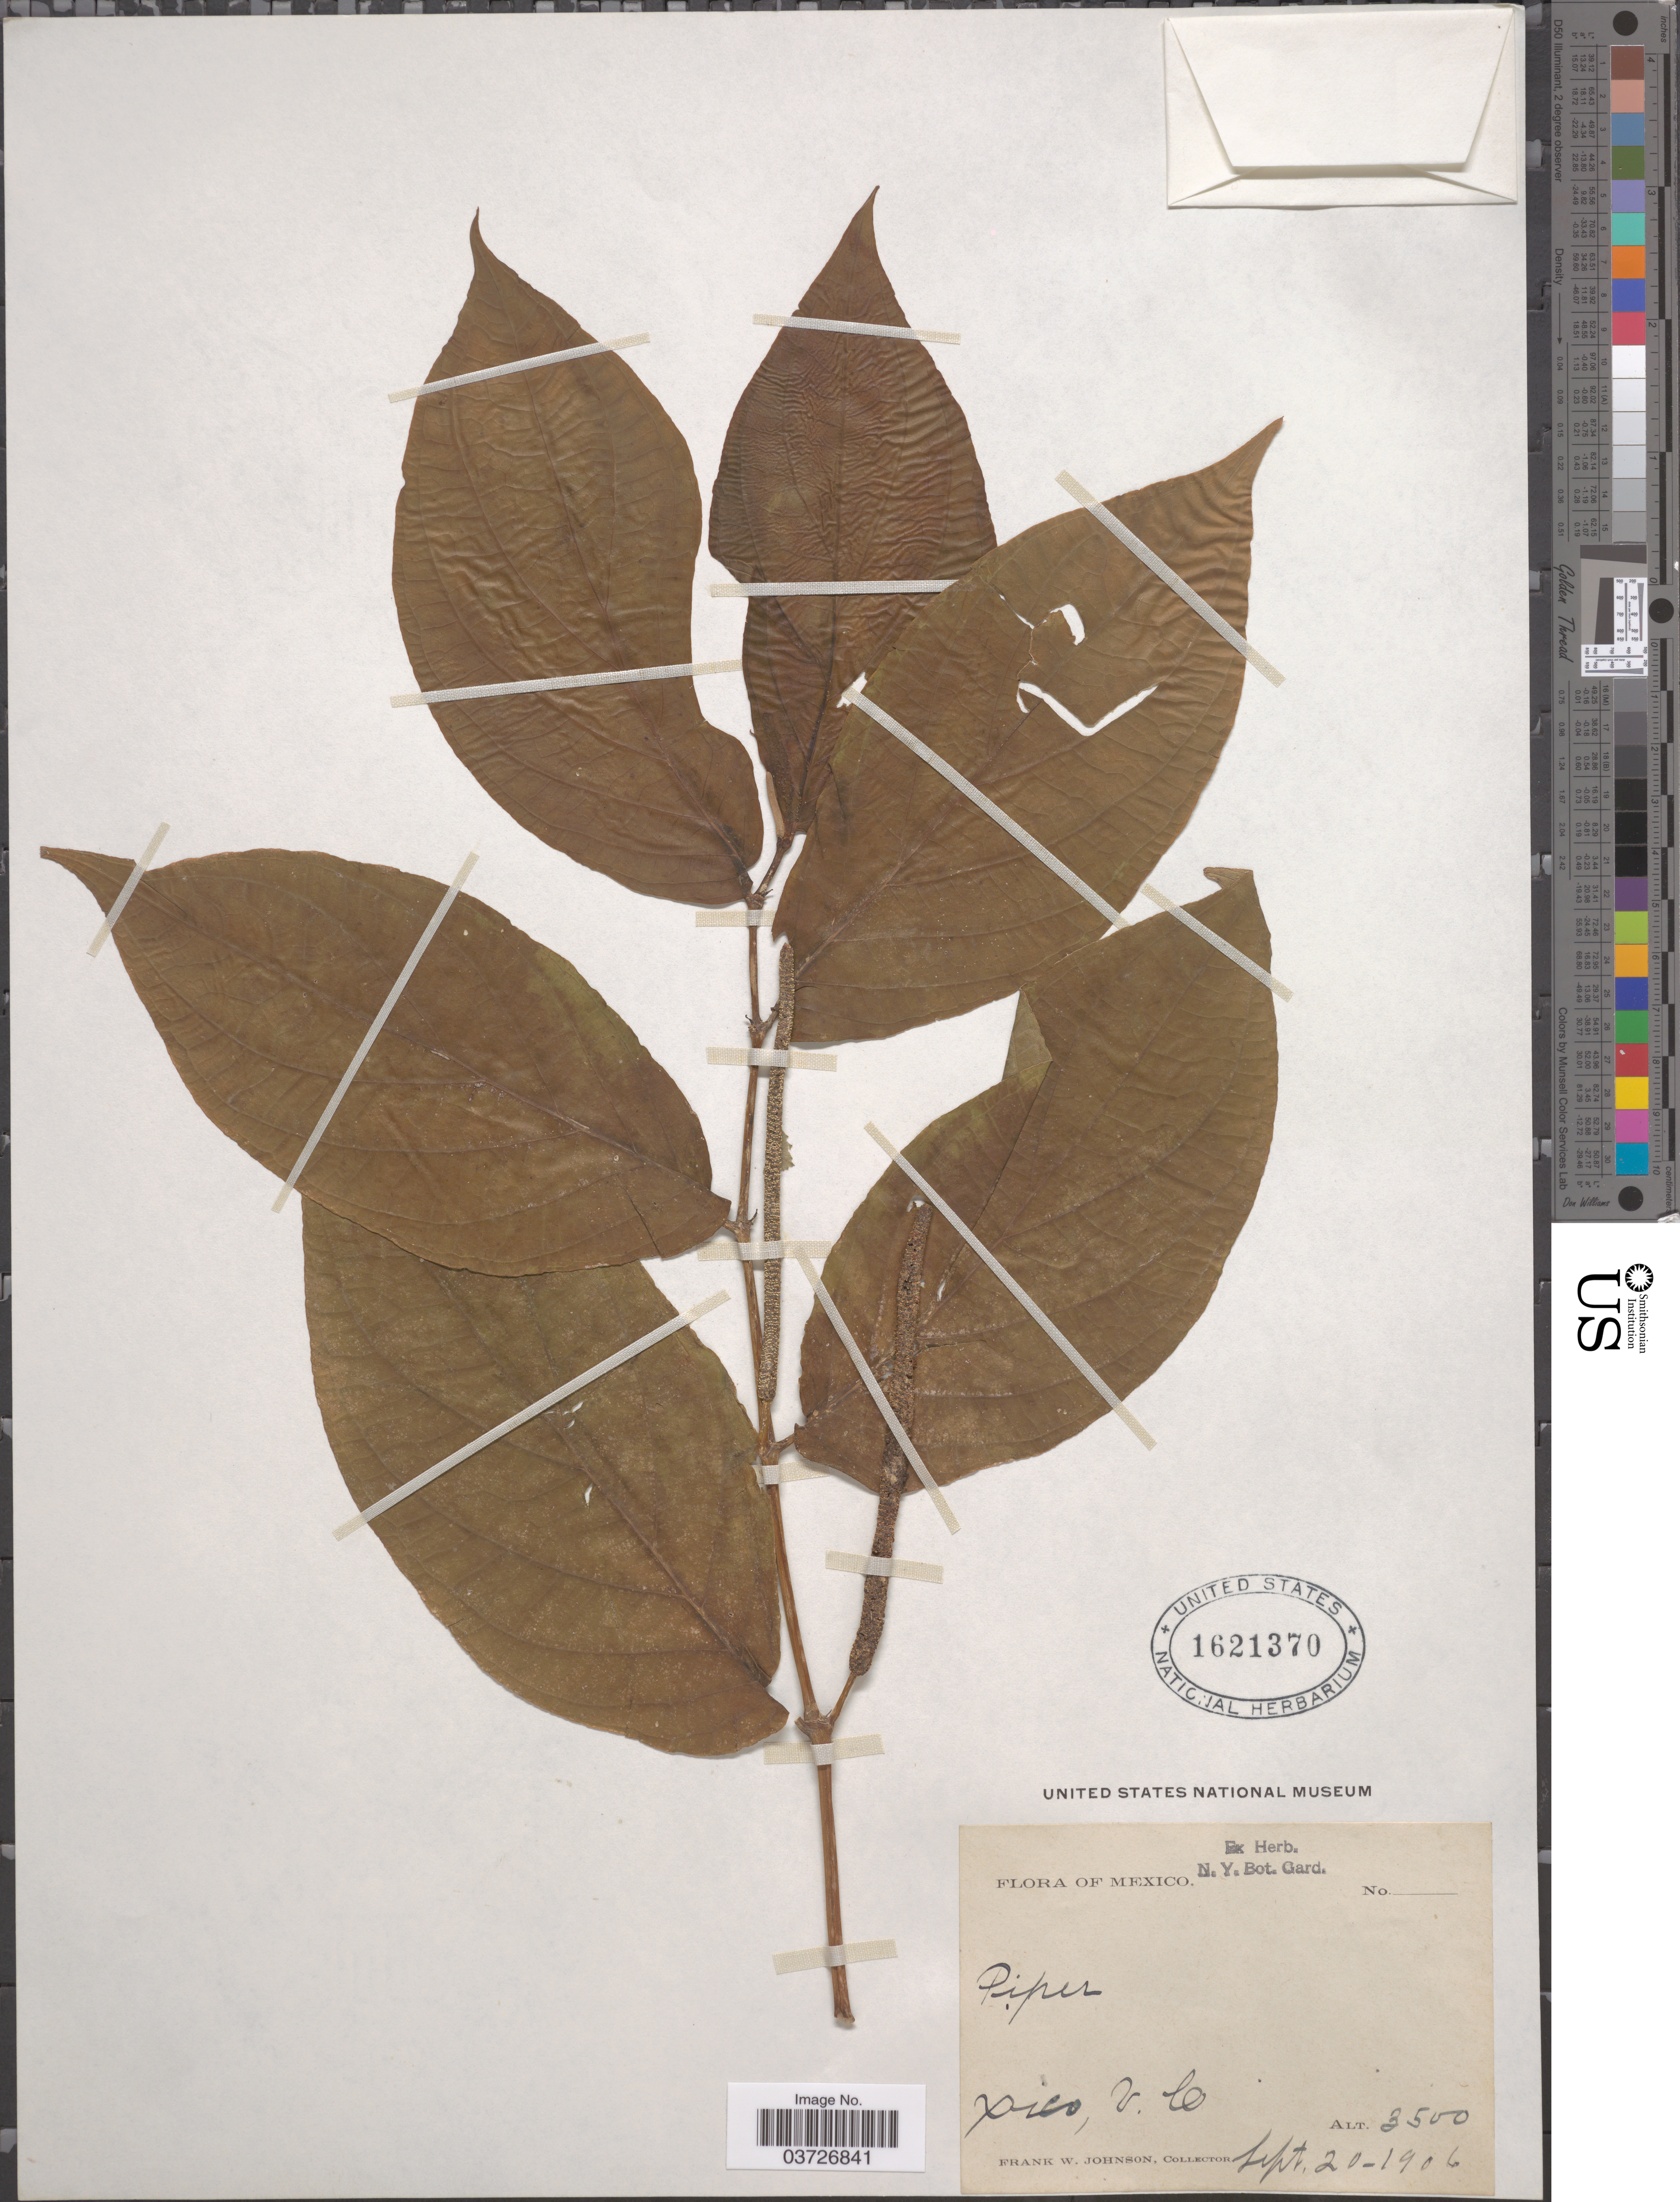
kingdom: Plantae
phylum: Tracheophyta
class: Magnoliopsida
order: Piperales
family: Piperaceae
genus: Piper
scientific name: Piper decipiens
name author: C. DC.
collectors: F. W. Johnson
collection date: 1906-09-20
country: Mexico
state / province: Veracruz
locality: Xico, V. C.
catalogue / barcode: US 1621370